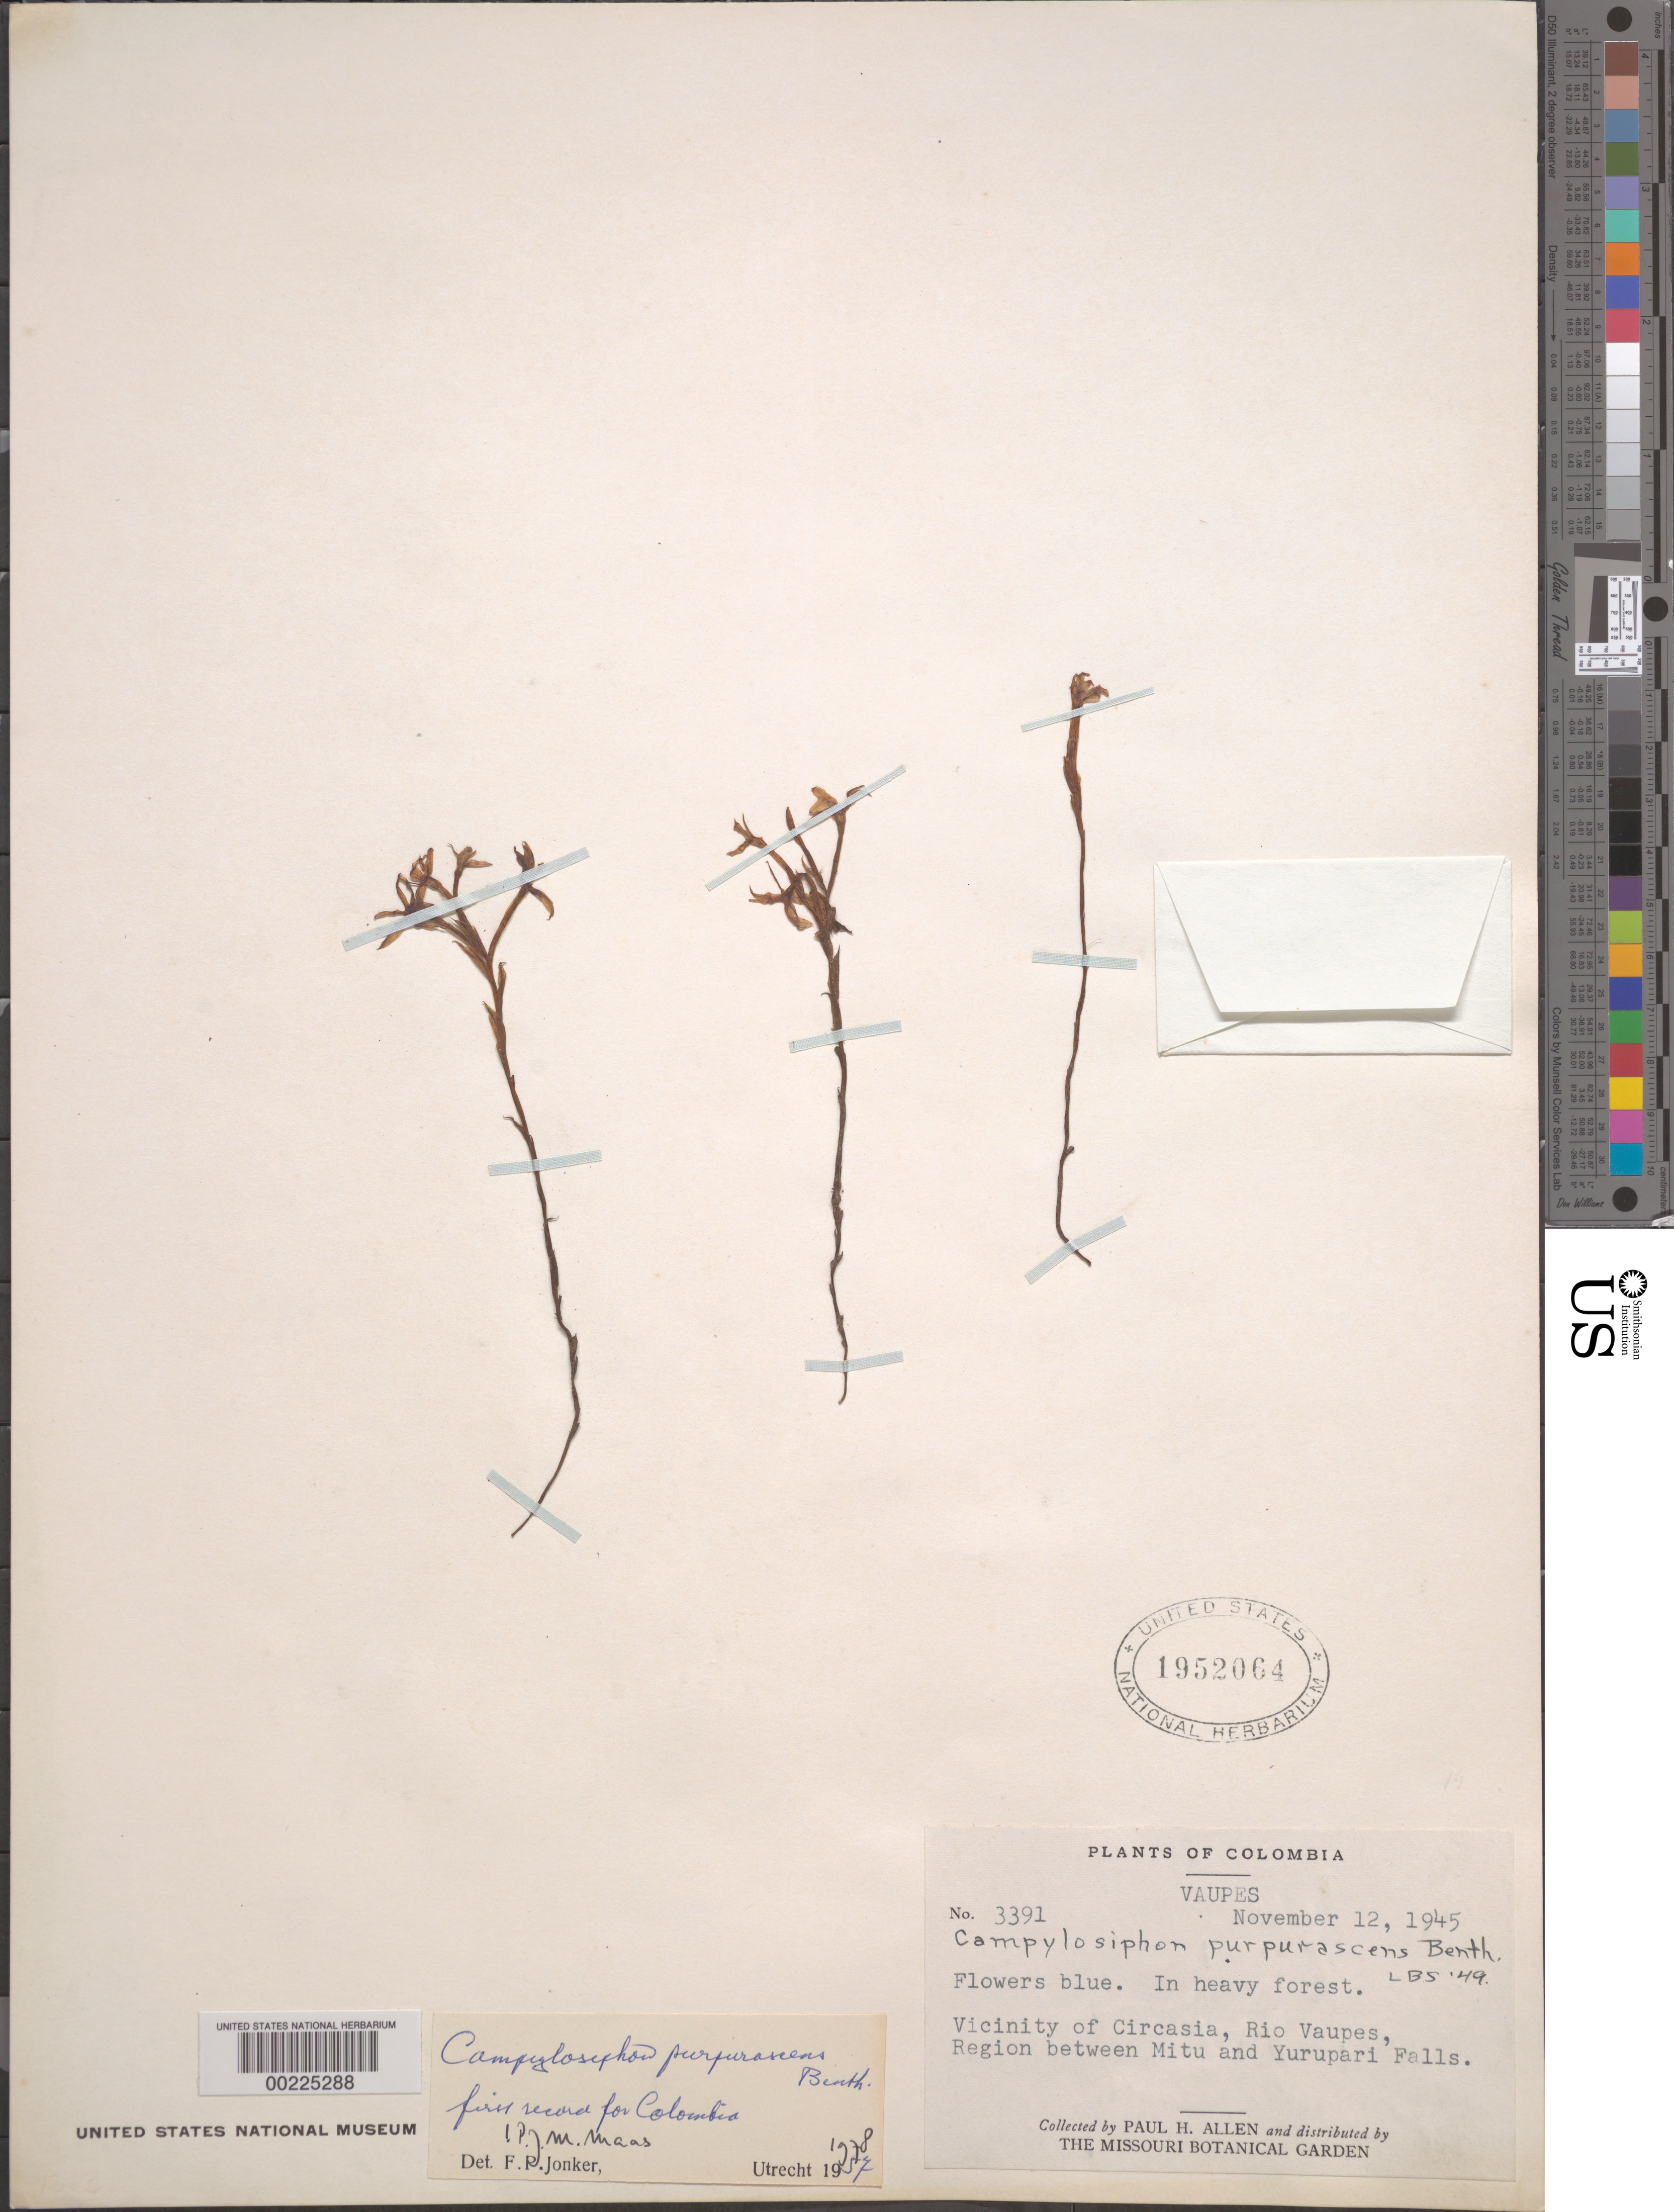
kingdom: Plantae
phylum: Tracheophyta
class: Liliopsida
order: Dioscoreales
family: Burmanniaceae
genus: Campylosiphon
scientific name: Campylosiphon purpurascens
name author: Benth.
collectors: P. H. Allen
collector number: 3391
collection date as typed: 12 Nov 1945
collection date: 1945-11-12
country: Colombia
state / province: Vaupés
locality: Vicinity of Circasia, Rio Vaupes, region between Mitu and Yurupari Falls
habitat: In heavy forest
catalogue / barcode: US 1952064